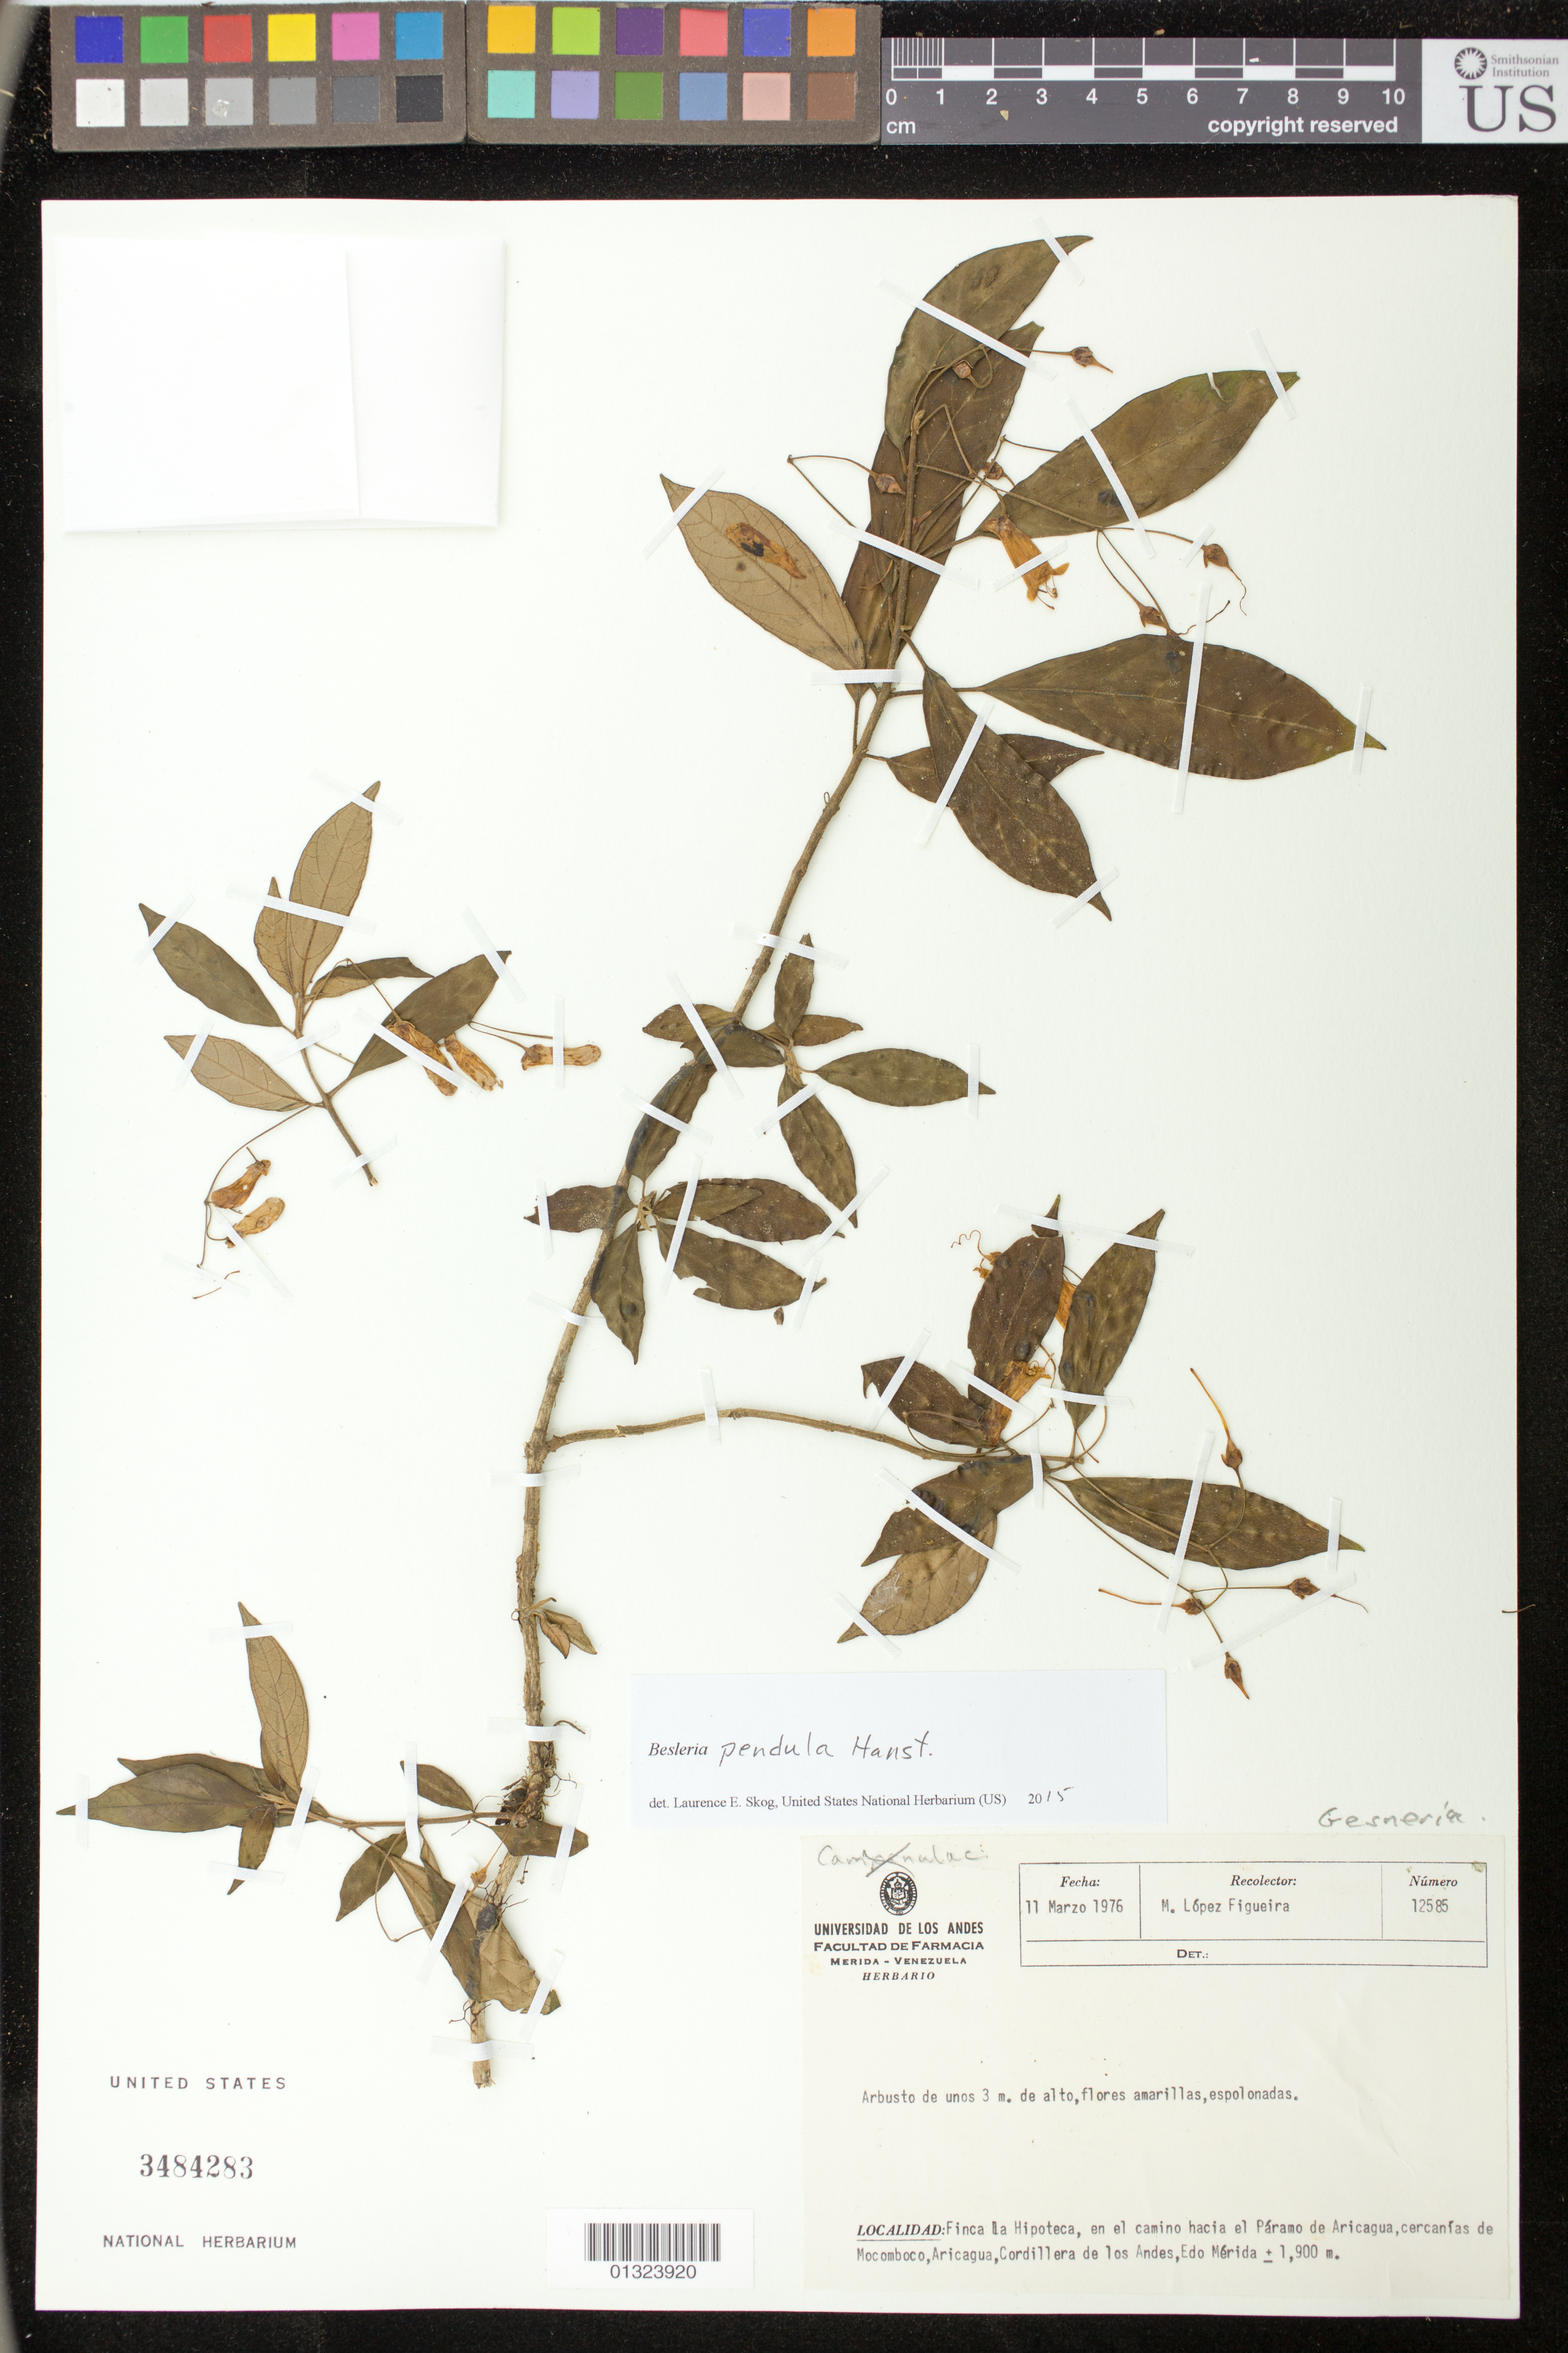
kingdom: Plantae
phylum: Tracheophyta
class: Magnoliopsida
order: Lamiales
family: Gesneriaceae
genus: Besleria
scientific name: Besleria pendula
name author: Hanst.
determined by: Skog, Laurence E.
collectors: M. López Figueiras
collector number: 12585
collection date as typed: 11 Mar 1976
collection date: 1976-03-11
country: Venezuela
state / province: Mérida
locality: Finca Hipoteca, Mocomboco, camino del Paramo de Aricagua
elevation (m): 1900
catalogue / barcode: US 3484283